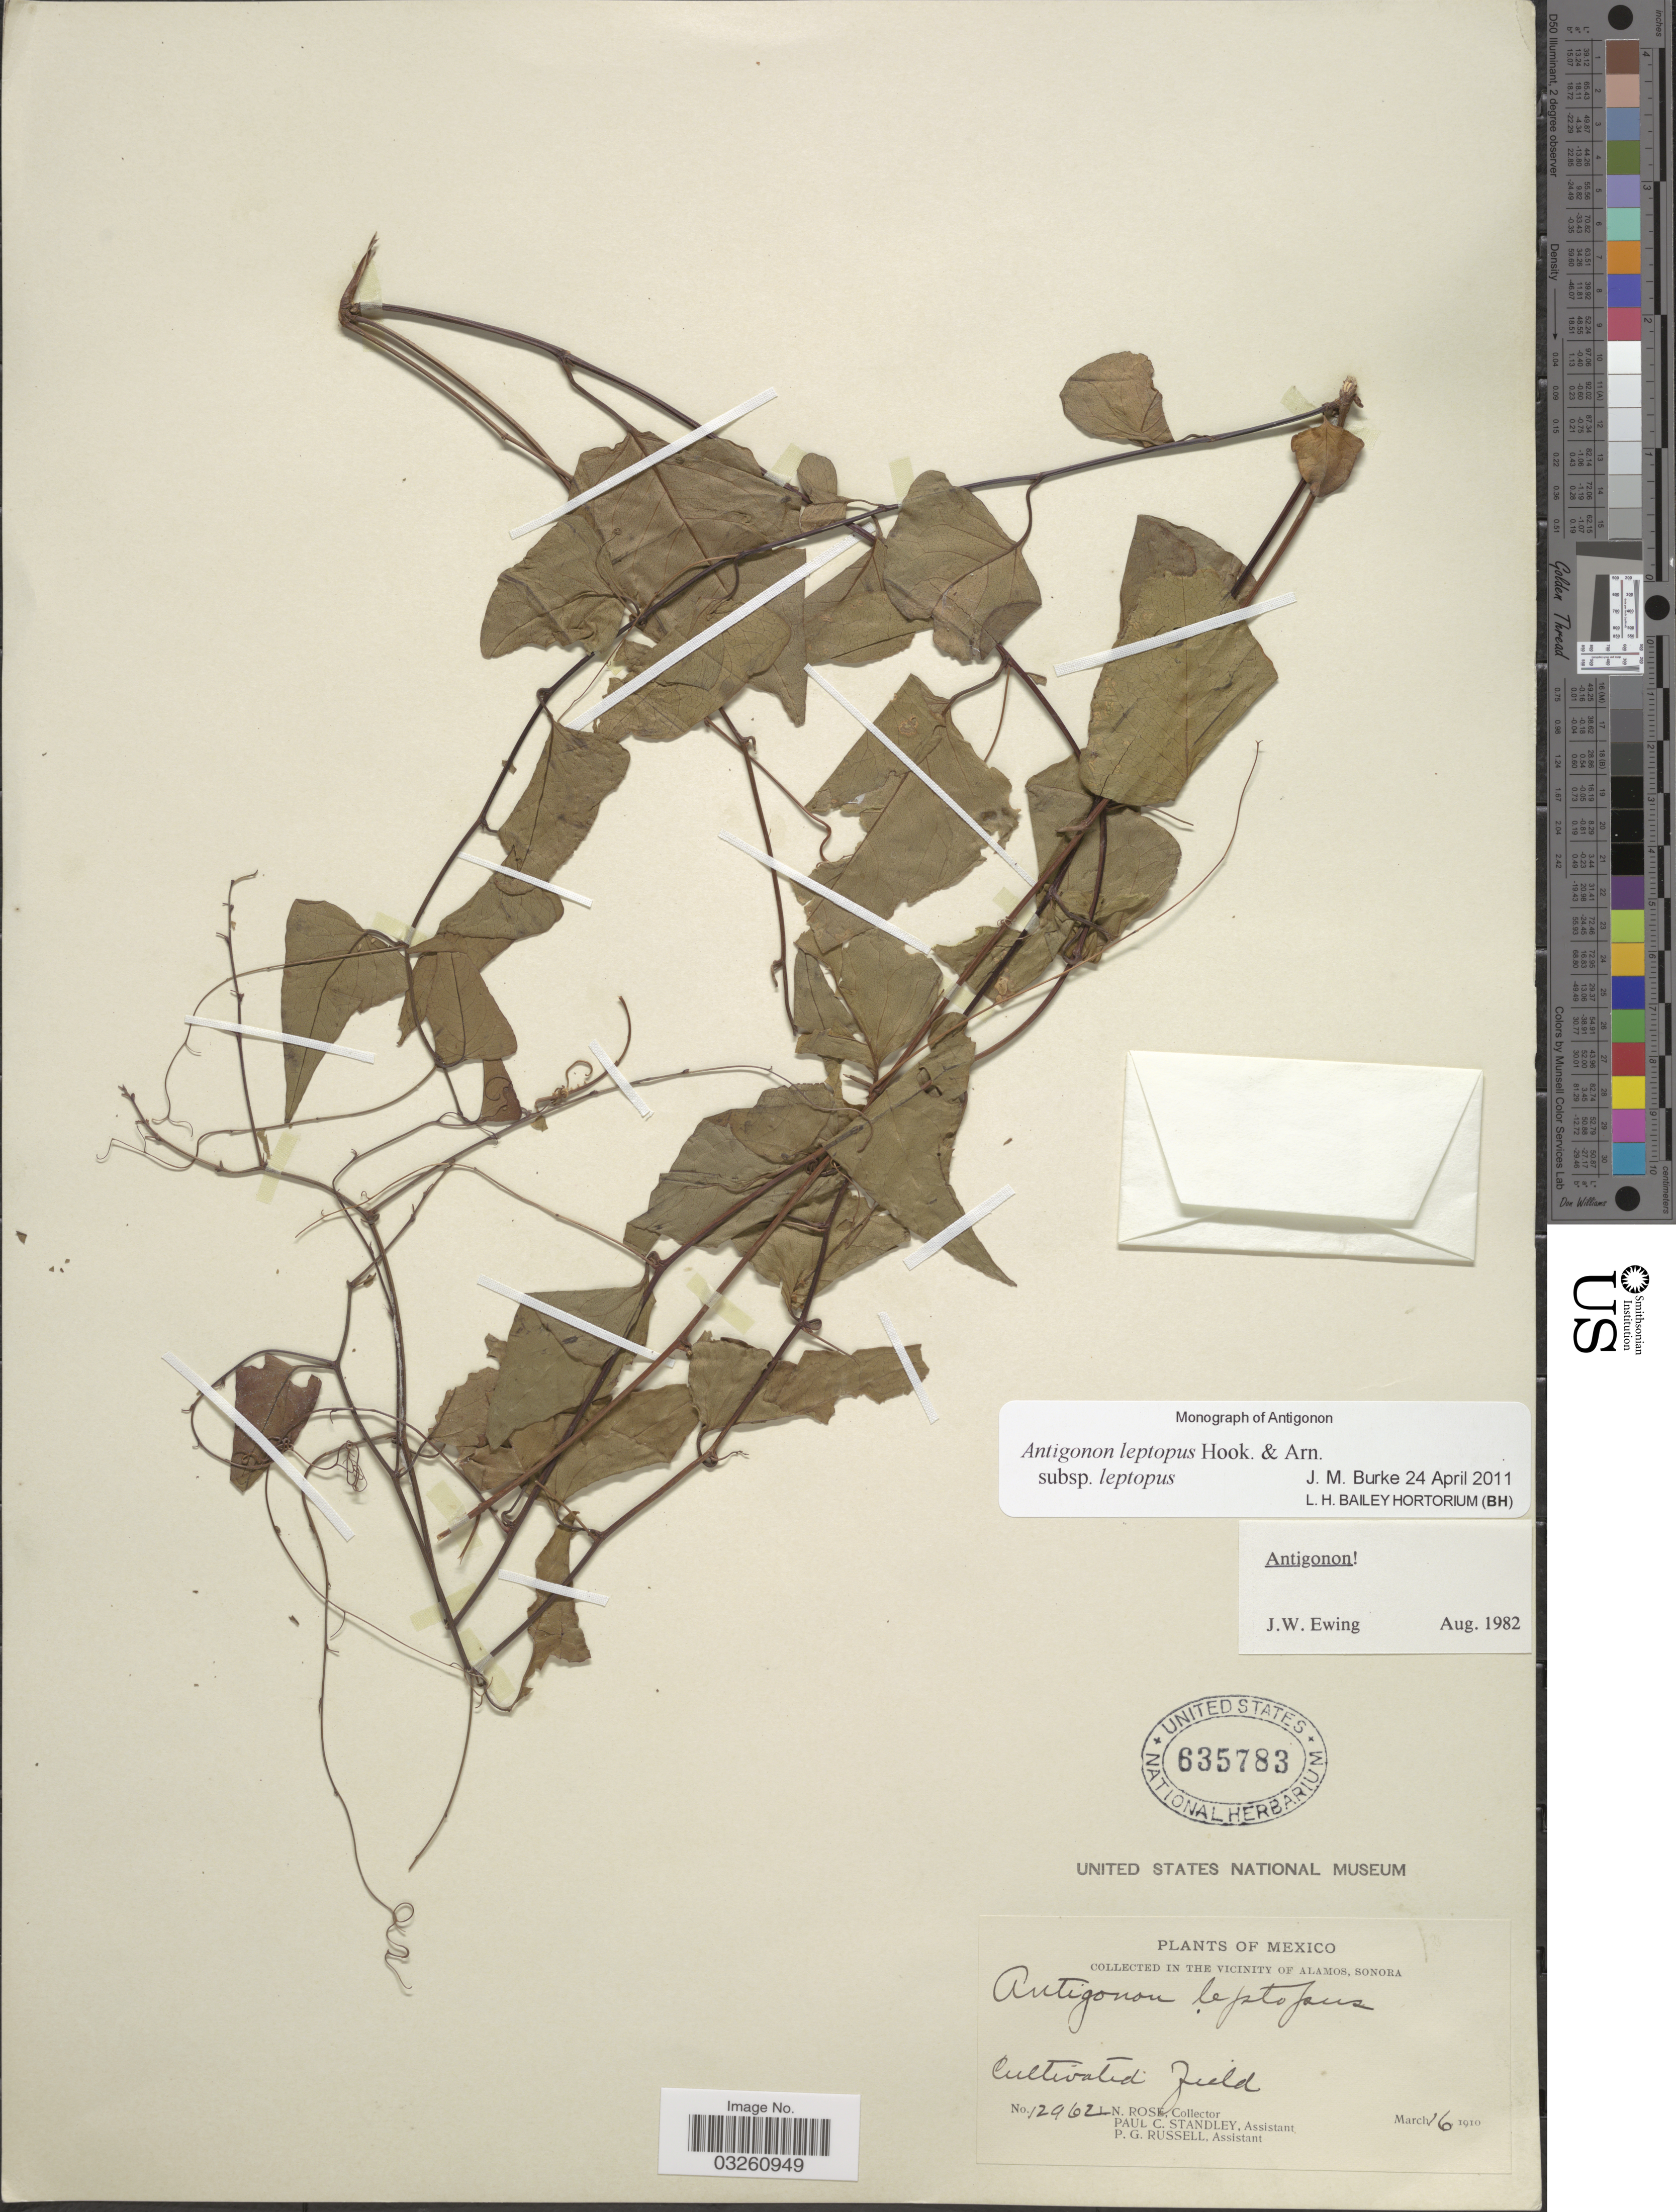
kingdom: Plantae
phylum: Tracheophyta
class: Magnoliopsida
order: Caryophyllales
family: Polygonaceae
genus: Antigonon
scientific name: Antigonon leptopus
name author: Hook. & Arn.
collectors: J. N. Rose, P. C. Standley & P. G. Russell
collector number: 12962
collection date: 1910-03-16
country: Mexico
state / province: Sonora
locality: In the vicinity of Alamos.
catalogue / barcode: US 635783